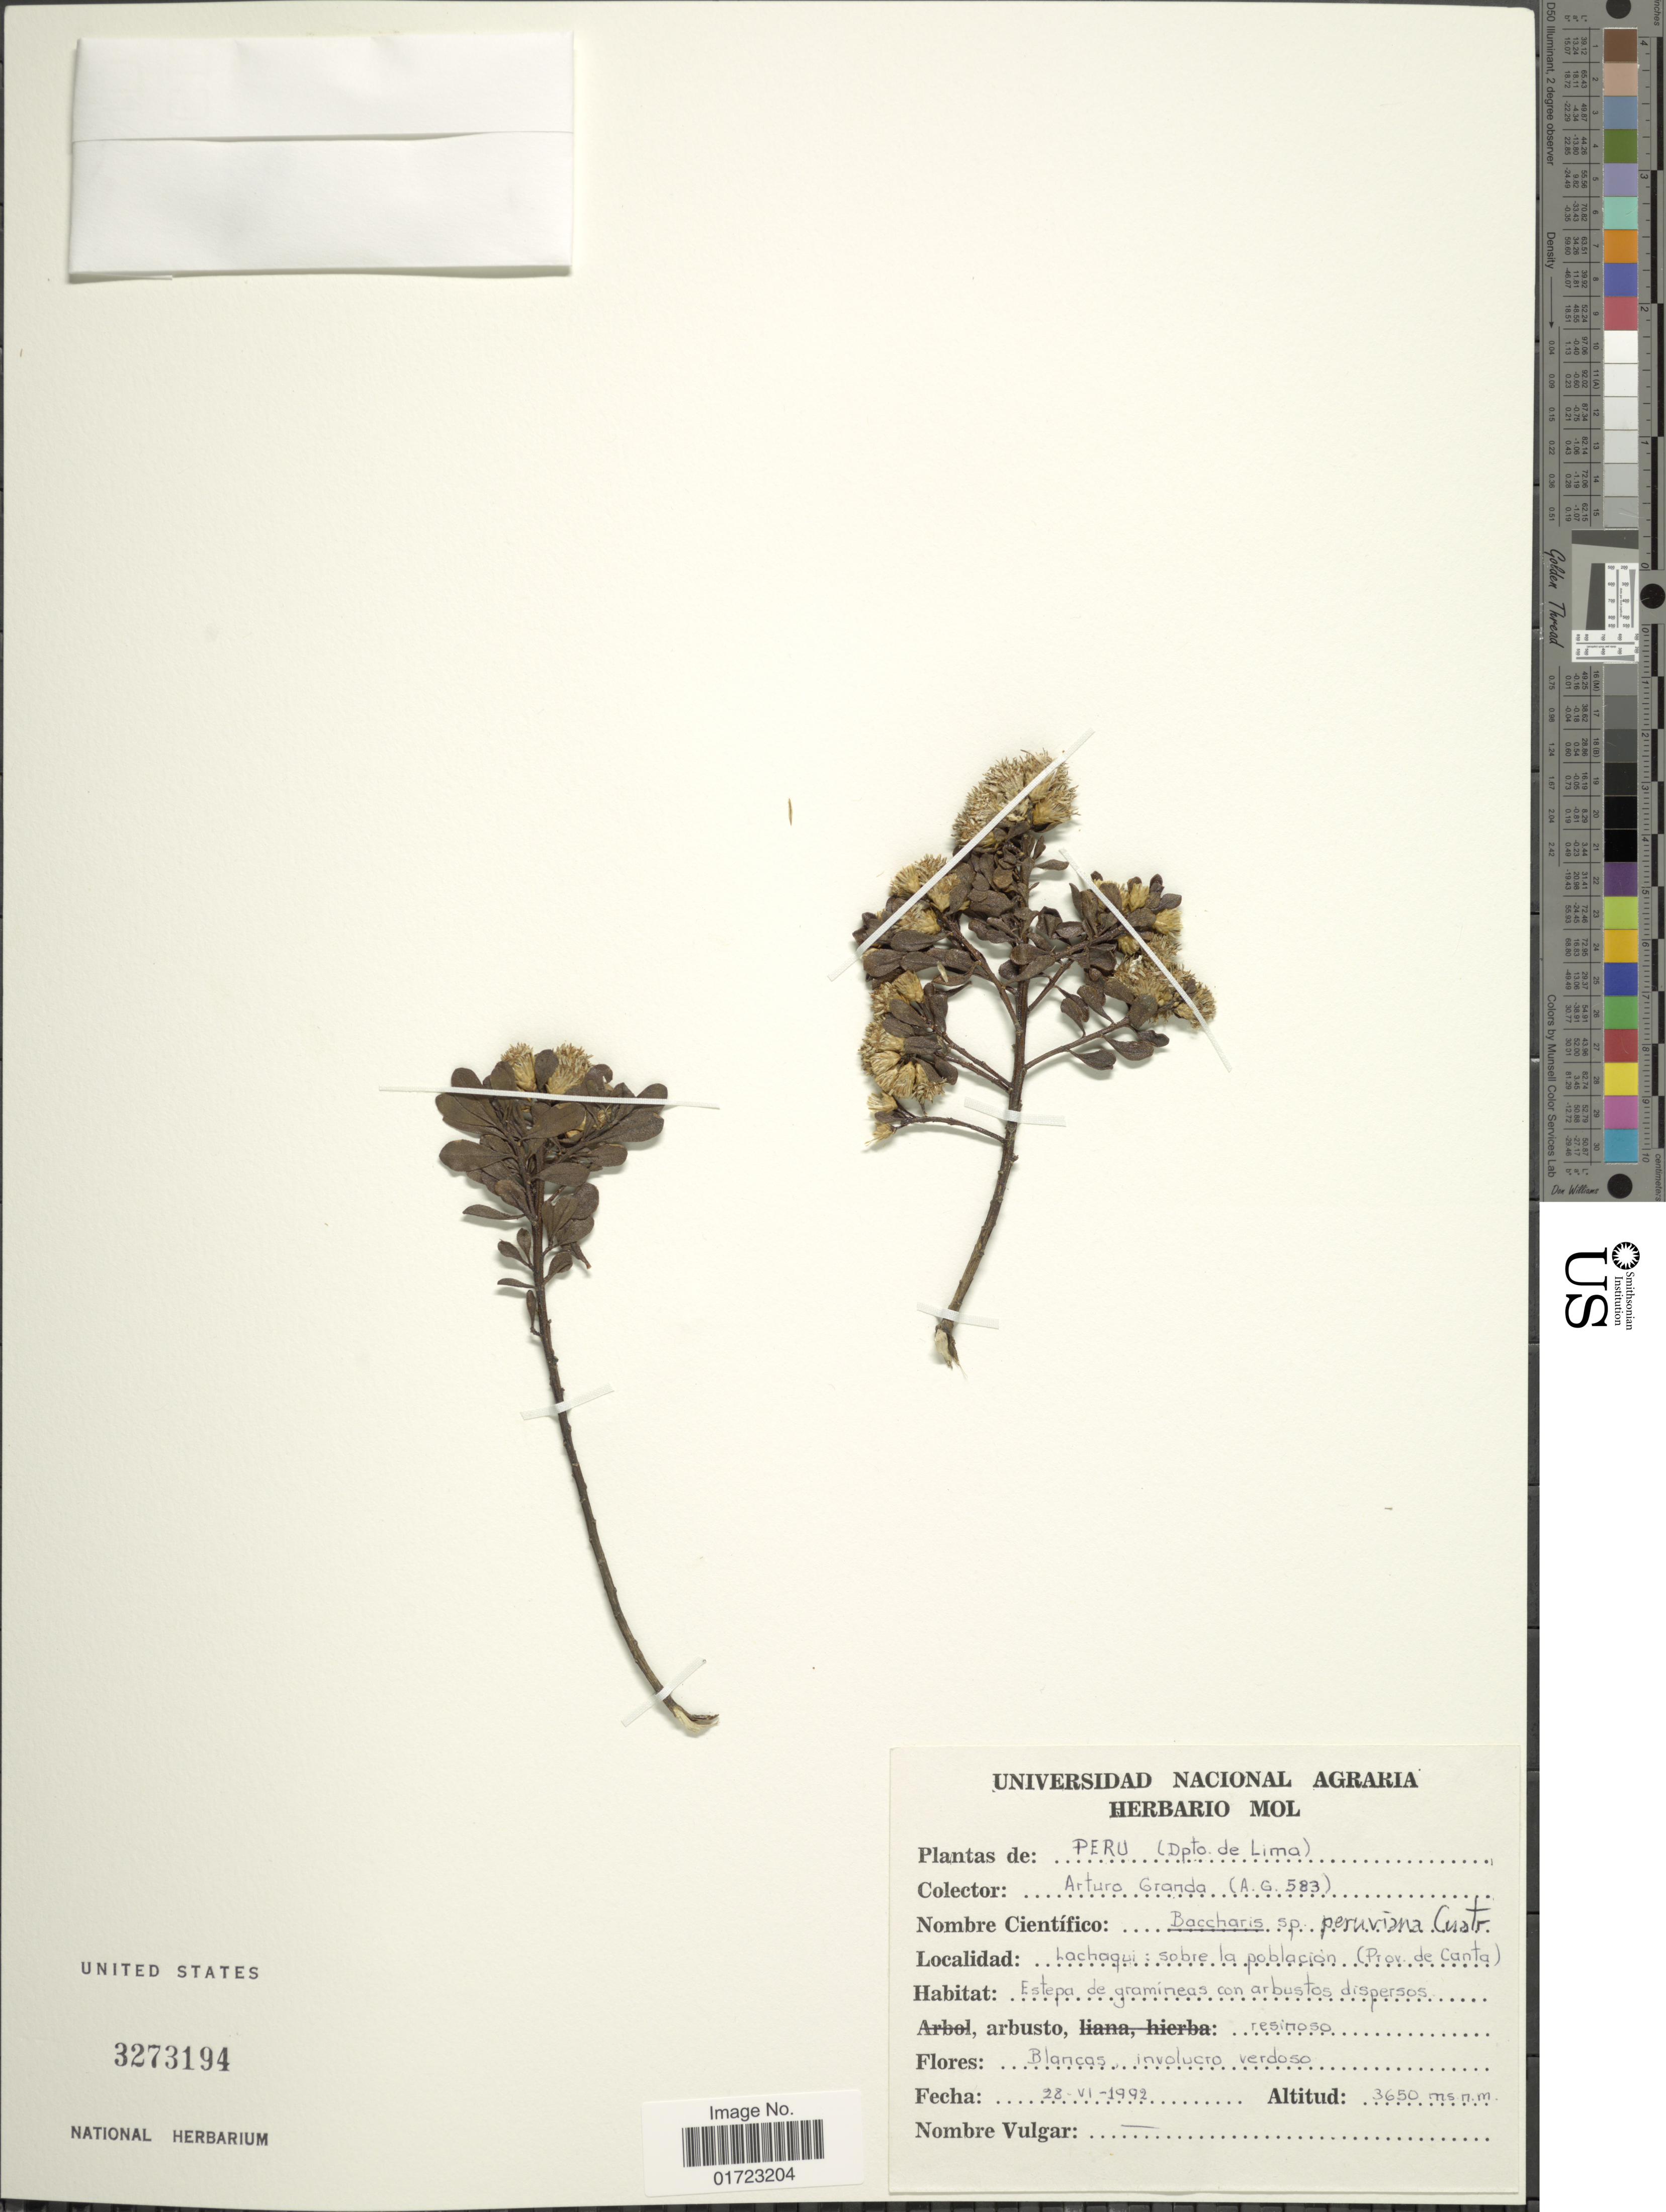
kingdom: Plantae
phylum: Tracheophyta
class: Magnoliopsida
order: Asterales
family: Asteraceae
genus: Baccharis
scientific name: Baccharis peruviana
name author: Cuatrec.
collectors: A. Granda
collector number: A.G. 583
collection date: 1992-06-28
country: Peru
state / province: Lima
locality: Lachaqui: sobre la poblacion (Prov. de Canta)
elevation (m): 3650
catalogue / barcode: US 3273194